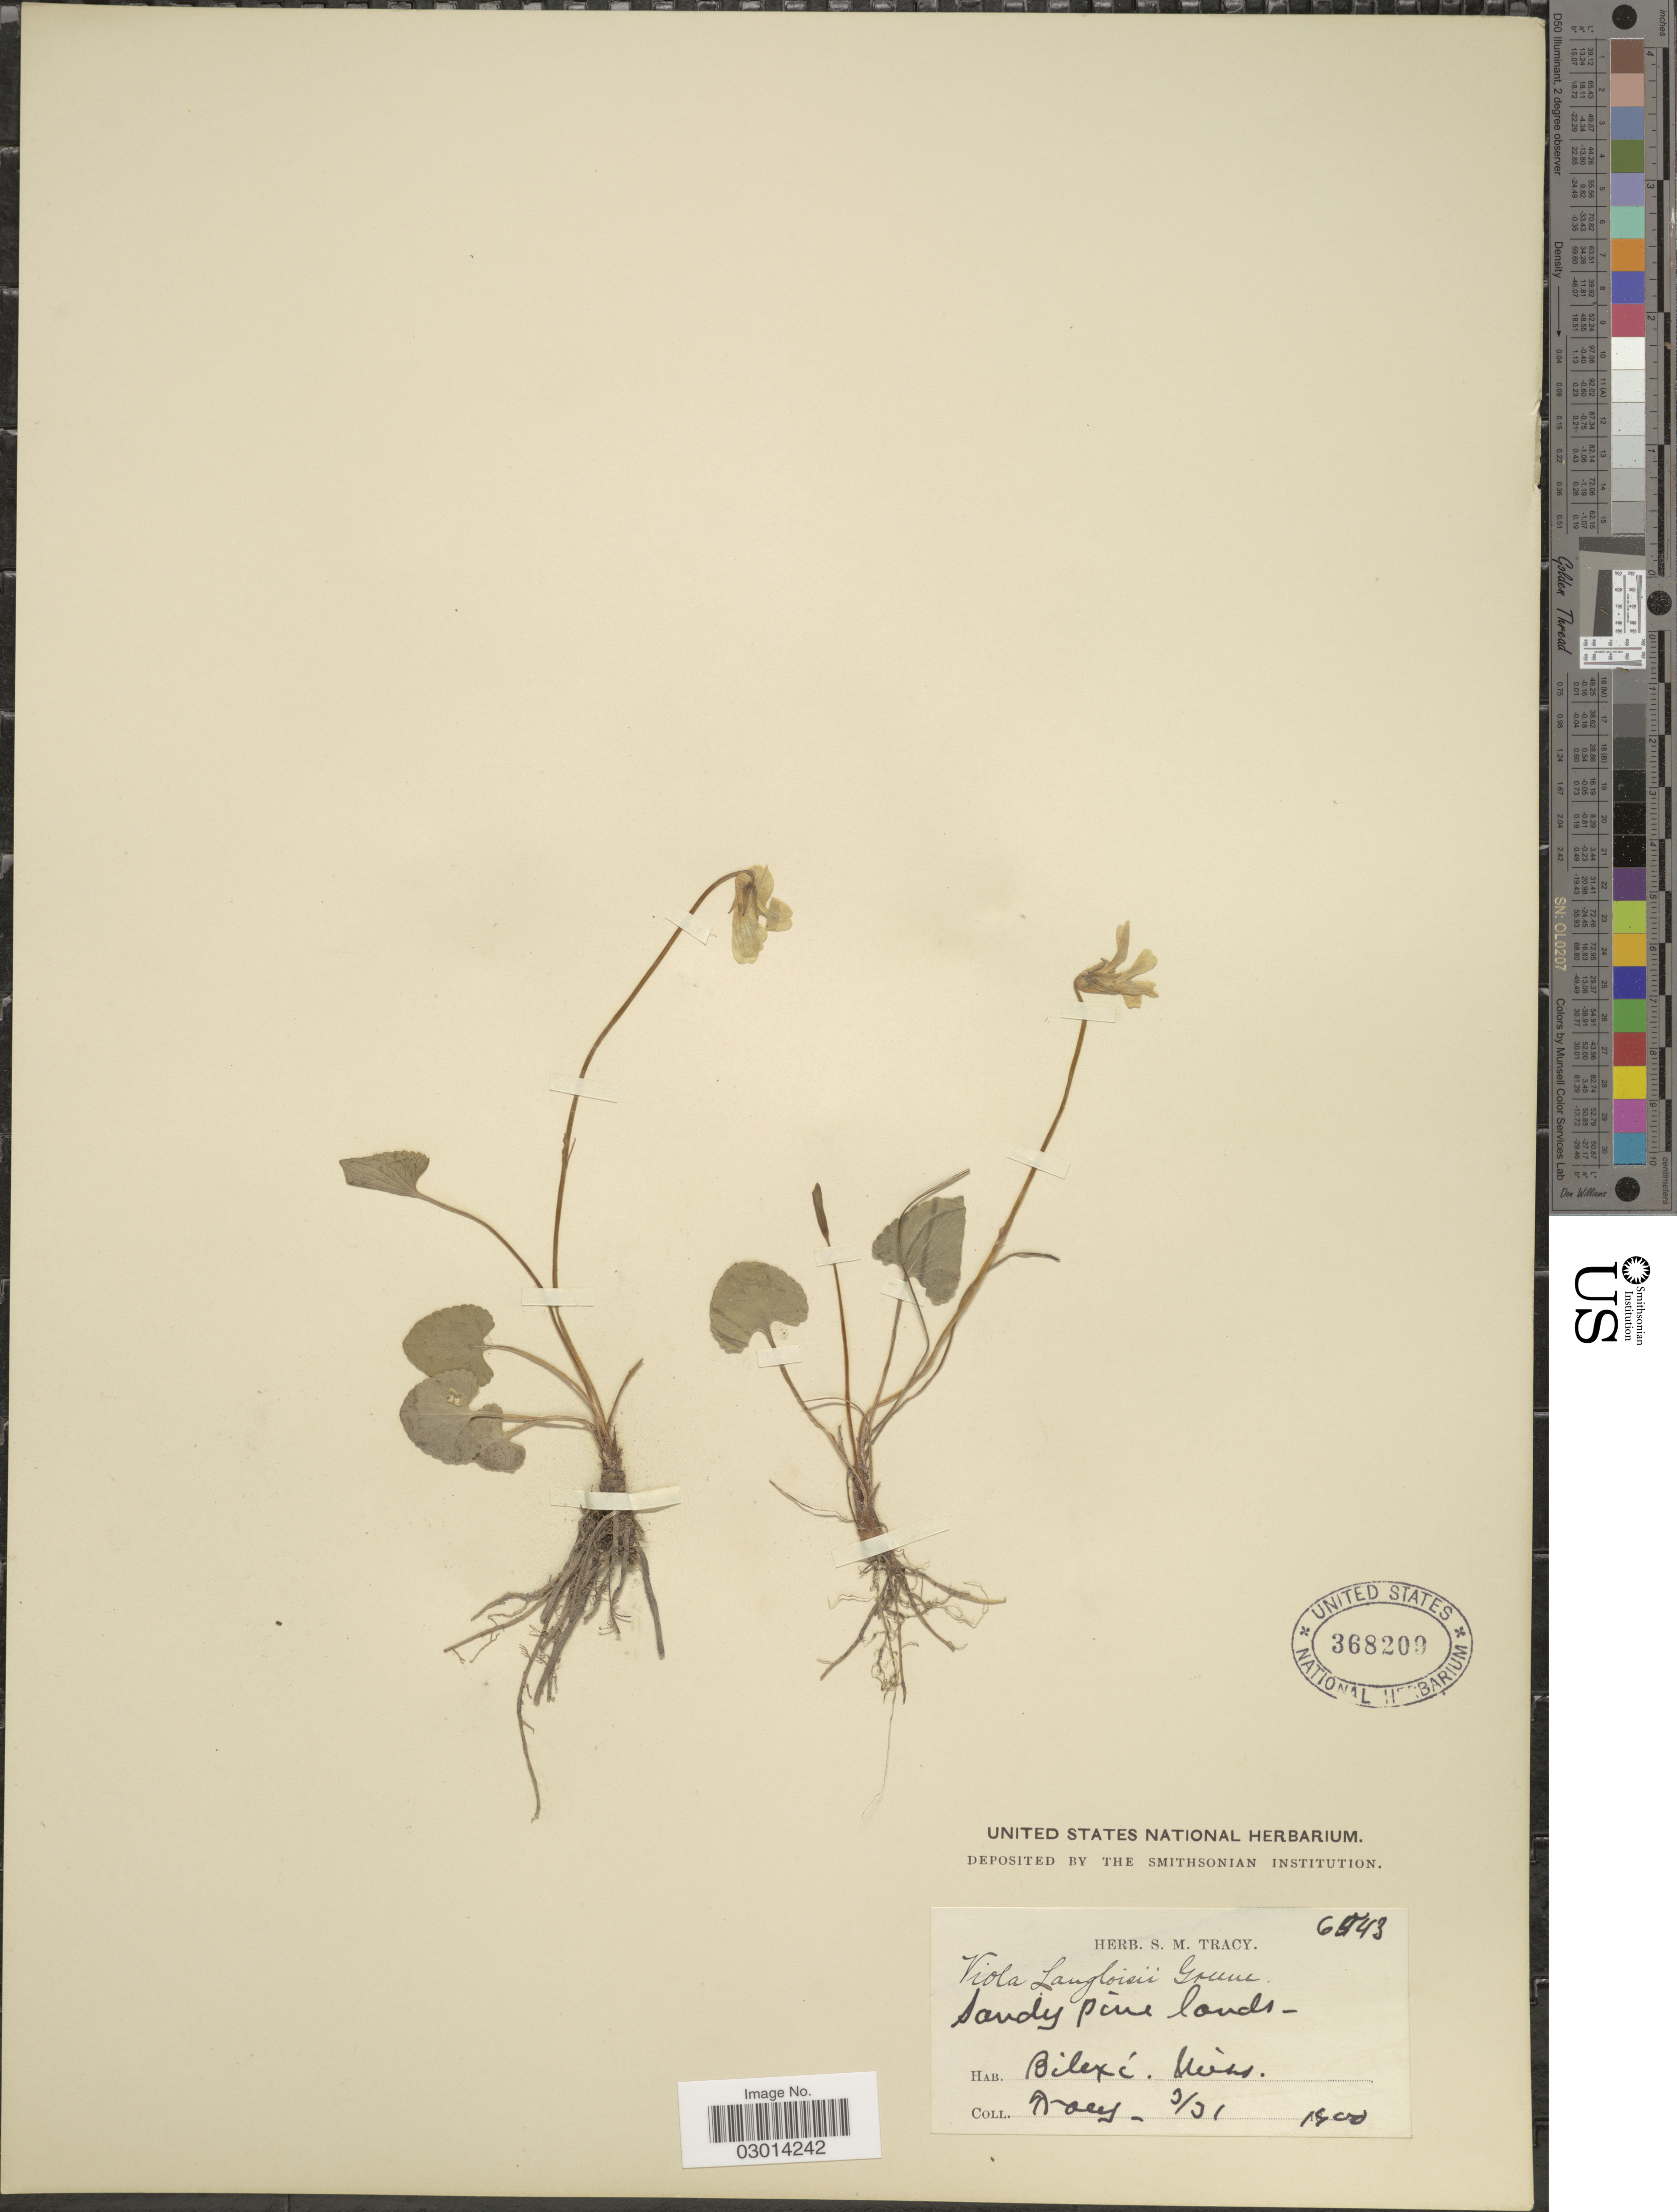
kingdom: Plantae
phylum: Tracheophyta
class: Magnoliopsida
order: Malpighiales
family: Violaceae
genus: Viola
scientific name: Viola rosacea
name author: Brainerd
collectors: S. M. Tracy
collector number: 6543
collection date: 1900-03-31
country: United States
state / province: Mississippi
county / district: Harrison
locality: Biloxi. Miss.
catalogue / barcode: US 368209